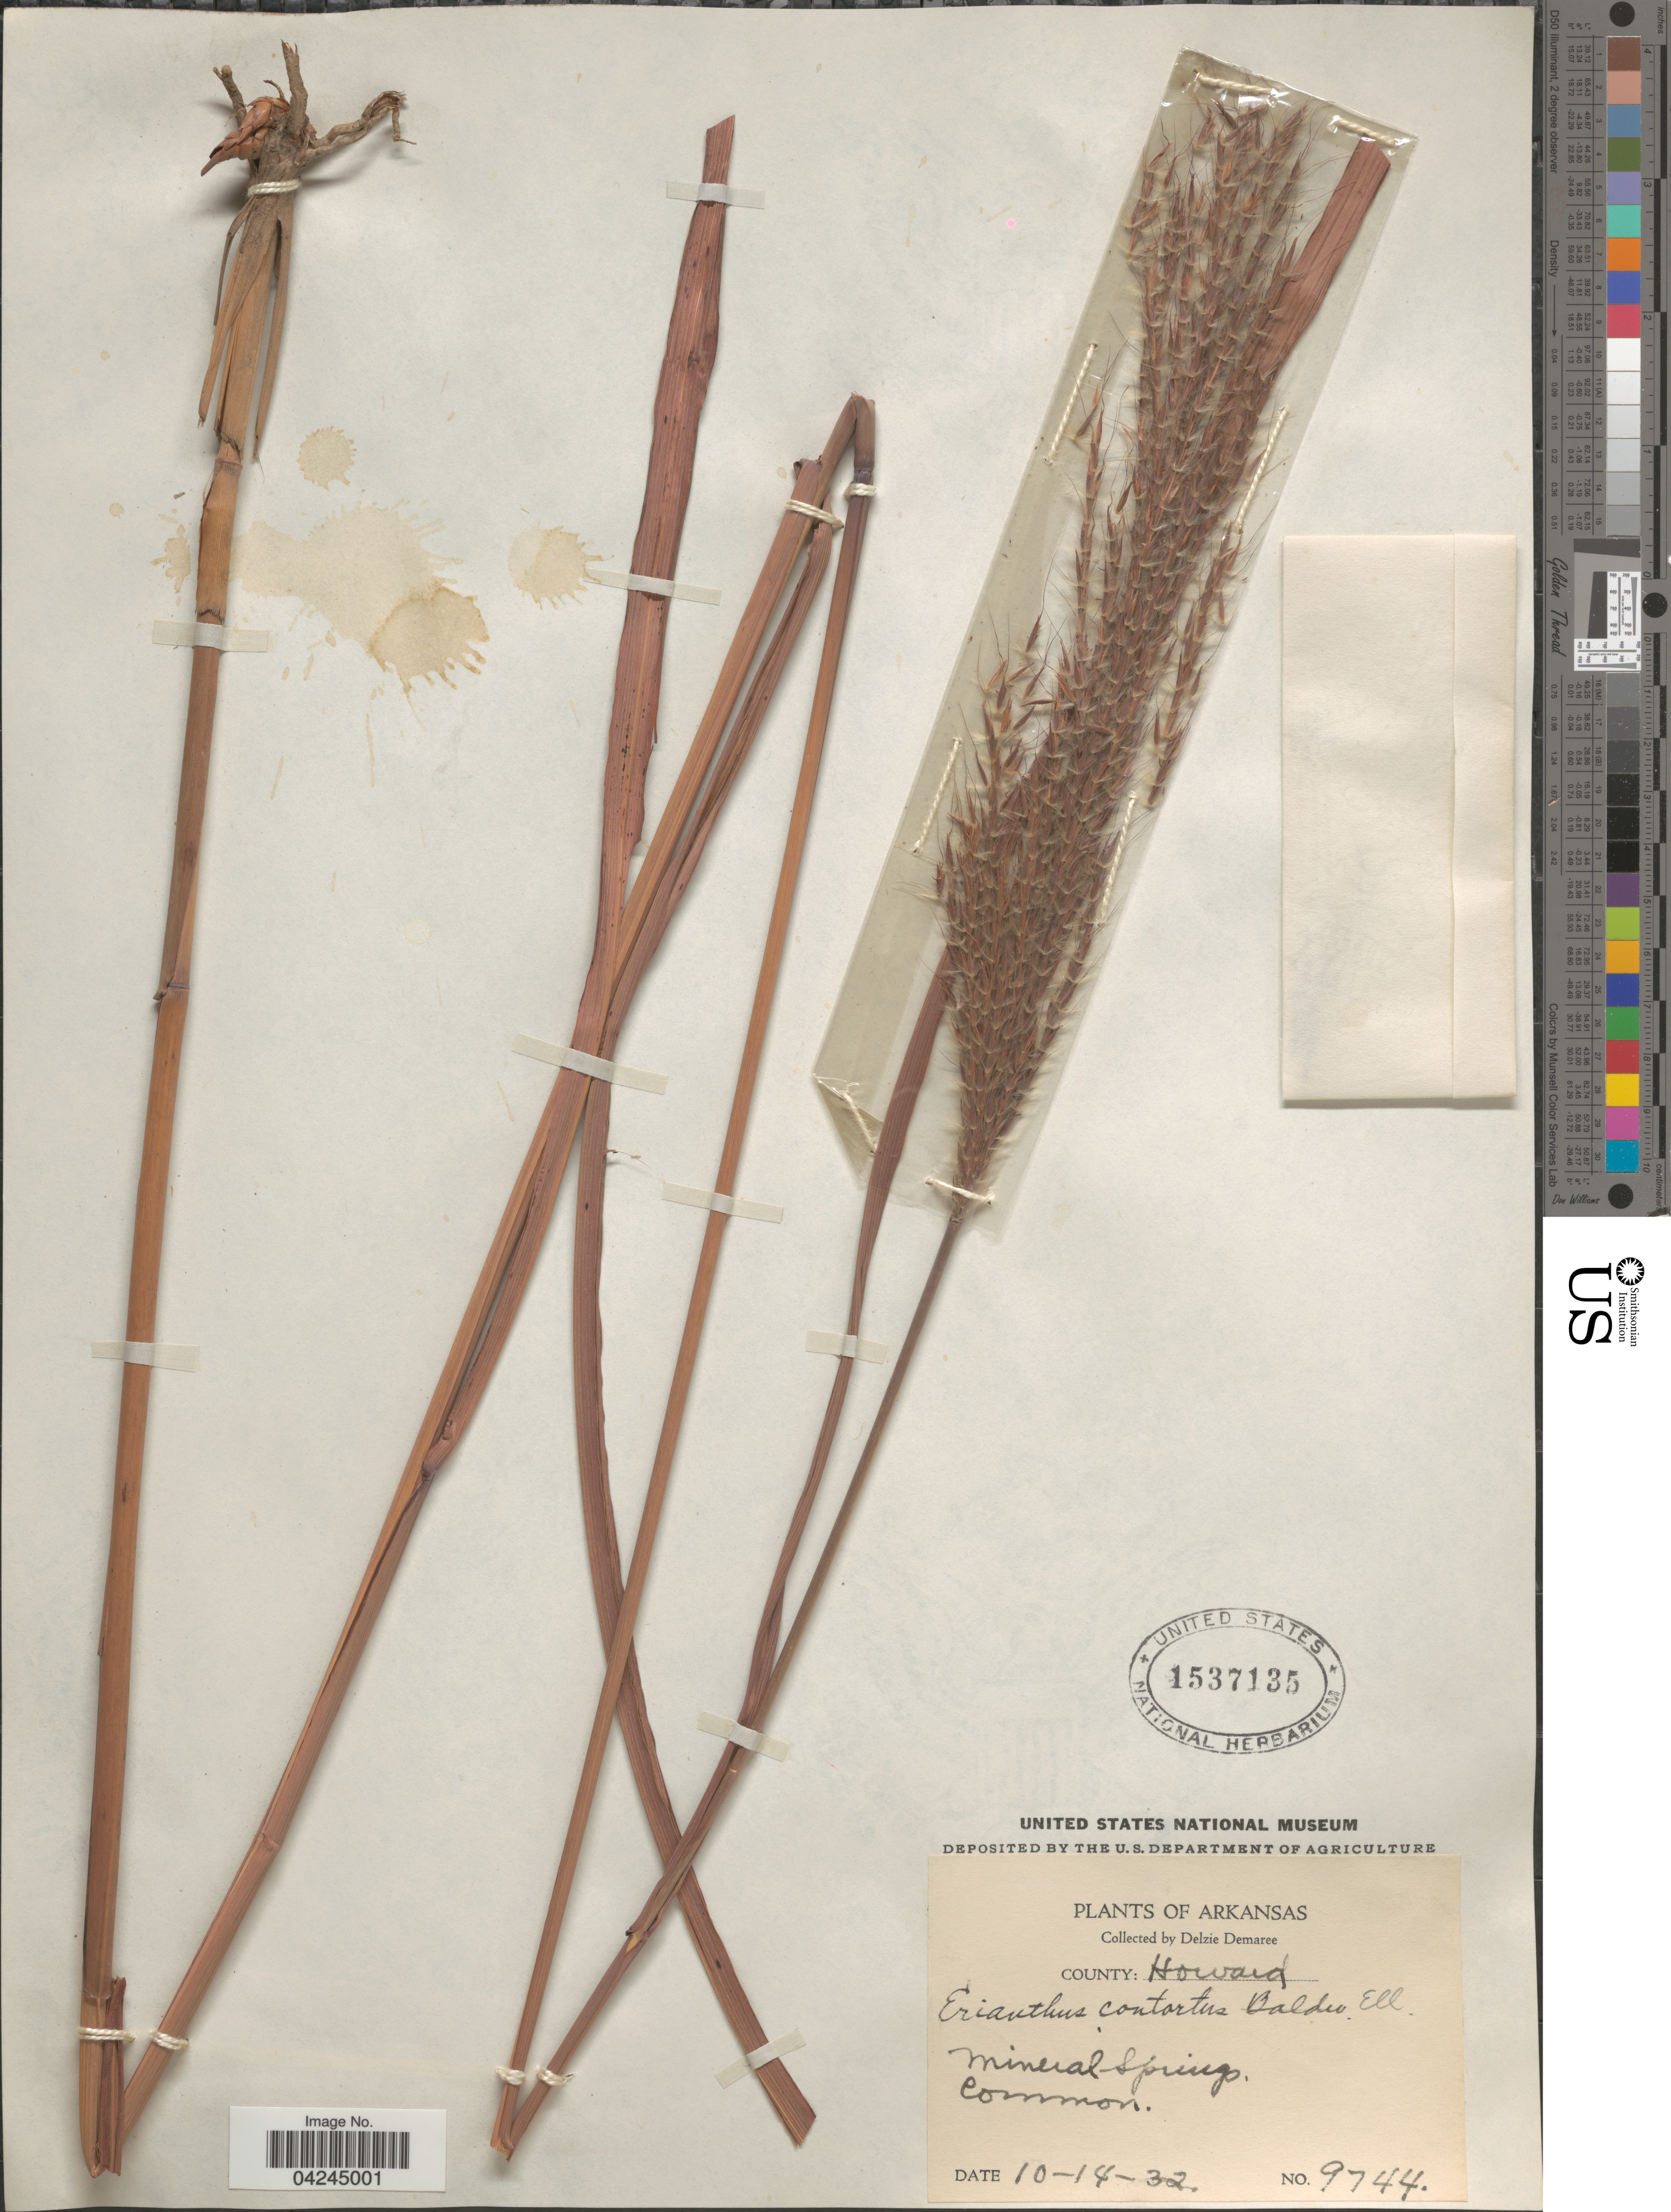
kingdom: Plantae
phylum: Tracheophyta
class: Liliopsida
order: Poales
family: Poaceae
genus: Erianthus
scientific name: Erianthus brevibarbis var. contortus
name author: (Elliott) D.B. Ward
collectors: D. Demaree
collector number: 9744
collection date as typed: Transcribed d/m/y: 14/10/32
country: United States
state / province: Arkansas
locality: County: Howard. Mineral Springs. Common.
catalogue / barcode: US 1537135